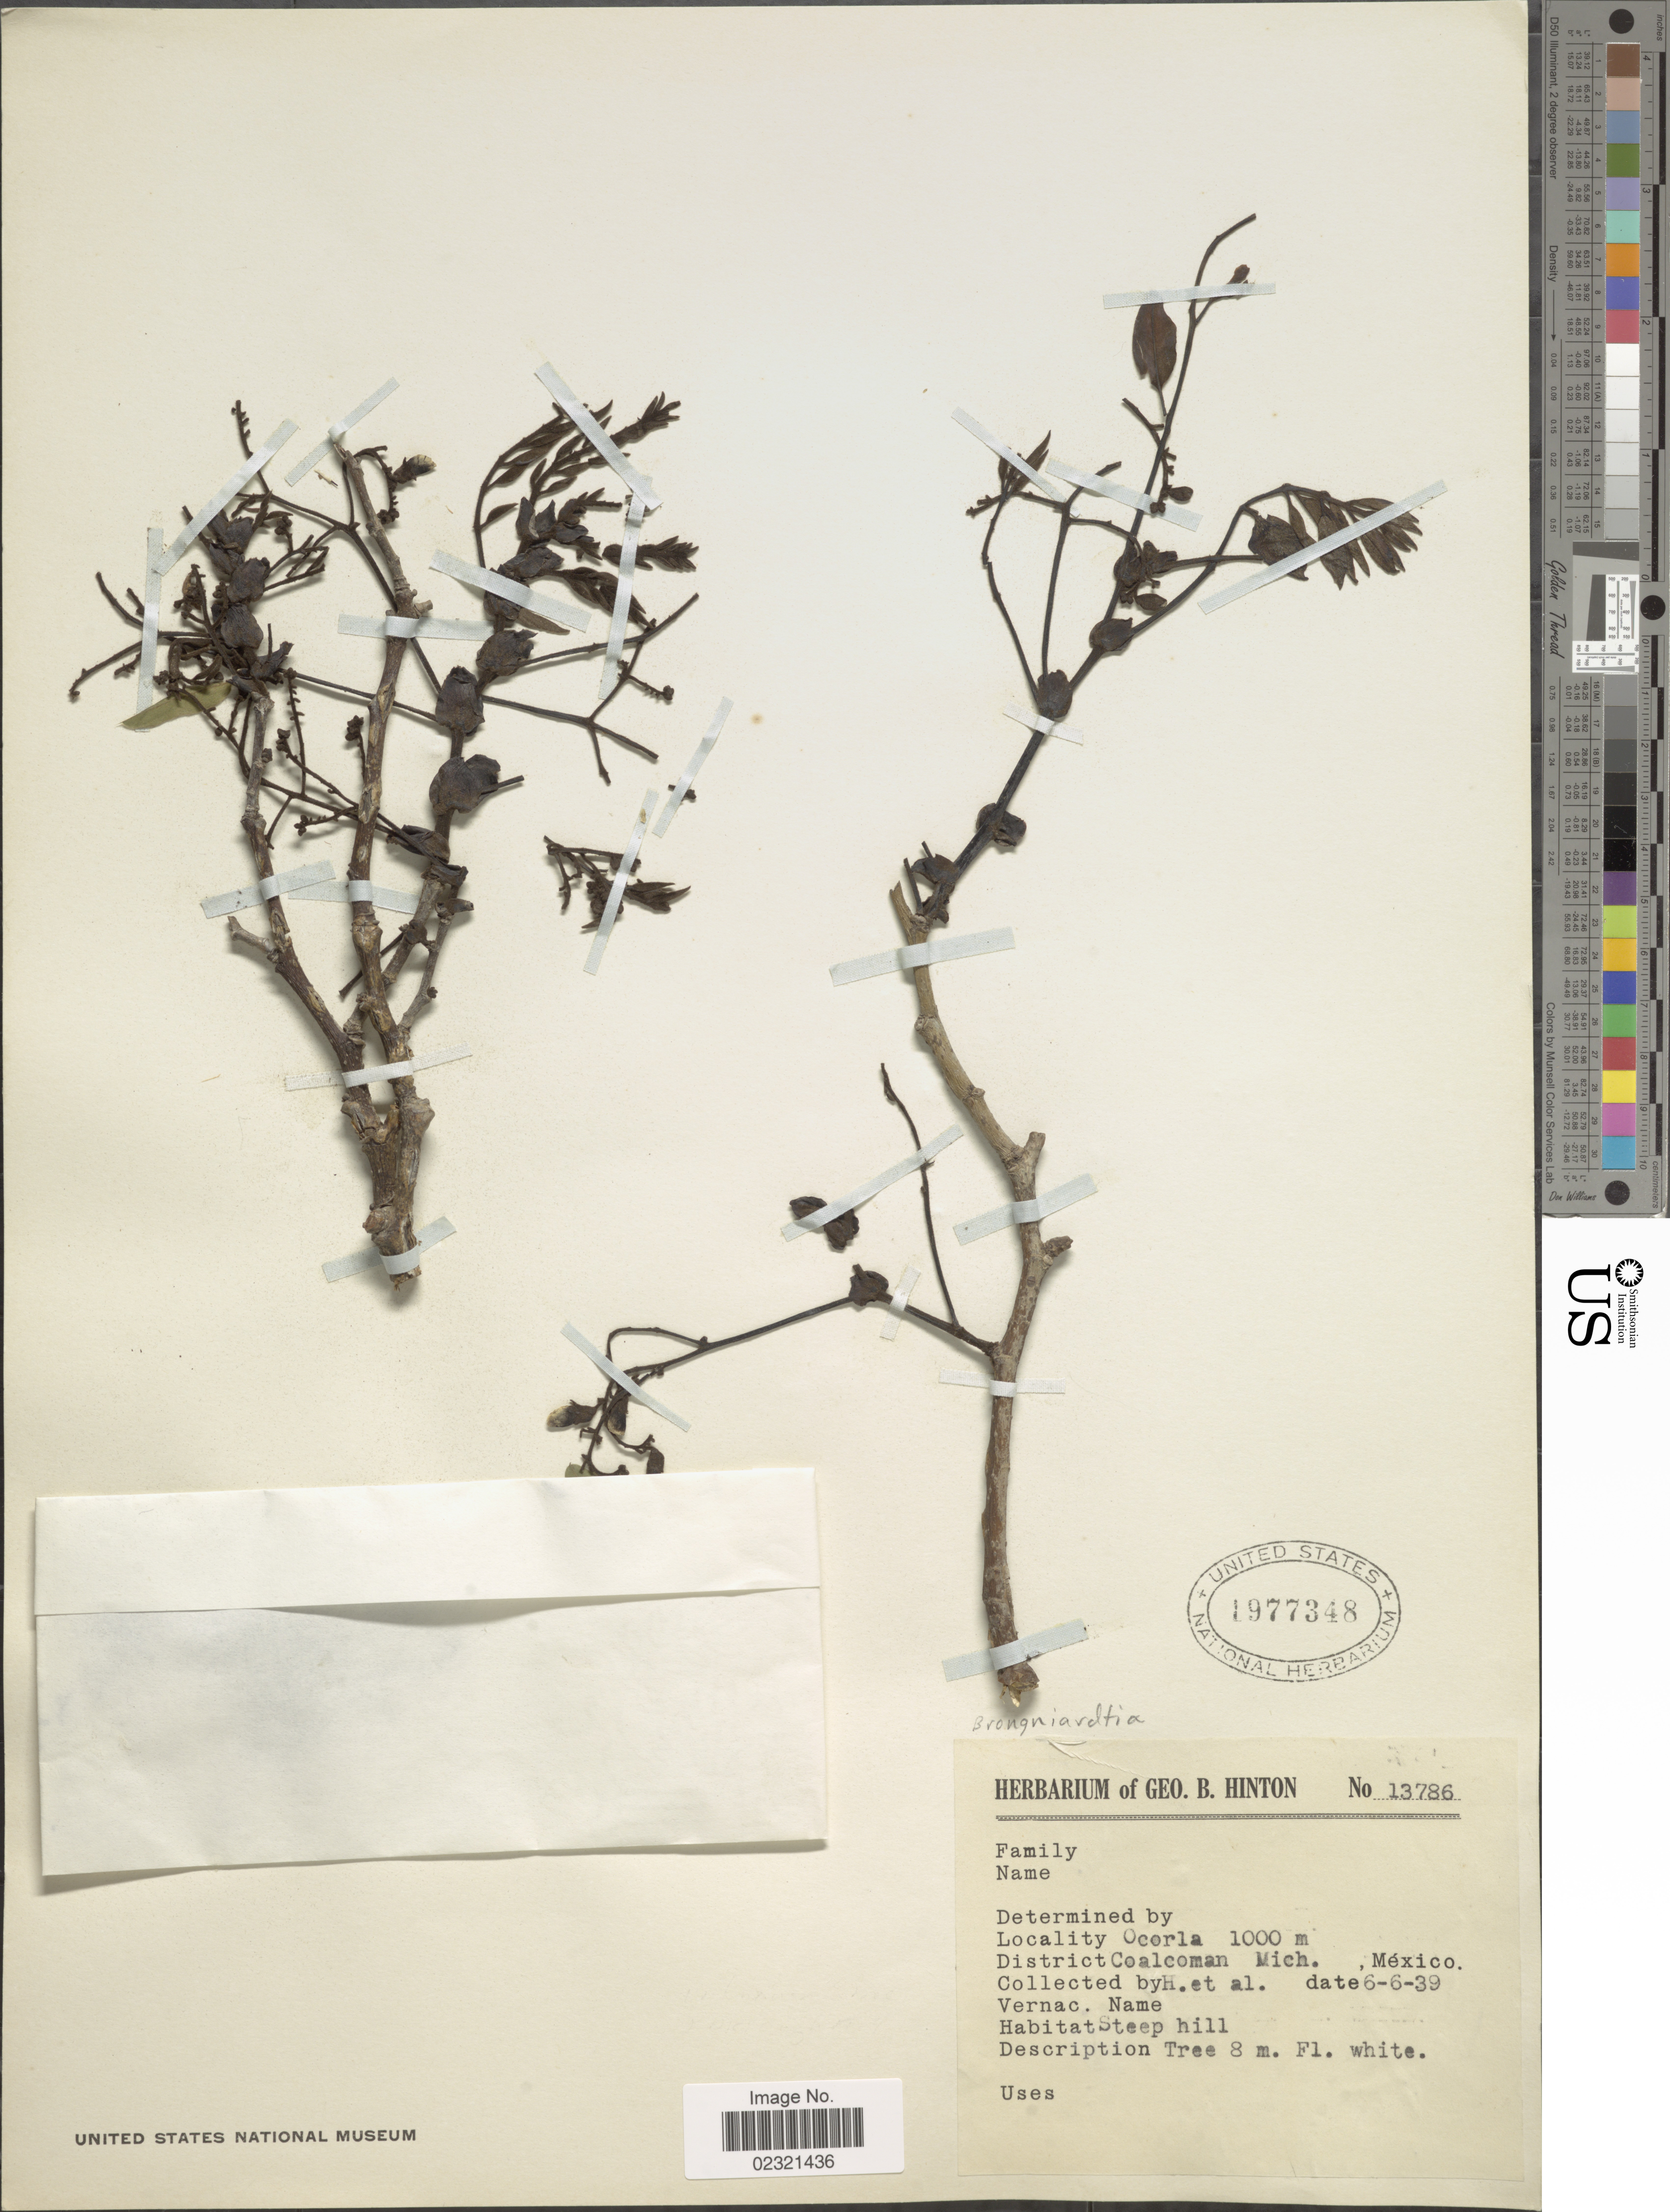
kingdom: Plantae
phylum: Tracheophyta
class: Magnoliopsida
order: Fabales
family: Fabaceae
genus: Brongniartia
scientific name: Brongniartia sp.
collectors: G. B. Hinton & et al.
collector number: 13786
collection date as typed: Transcribed d/m/y: 6/6/39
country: Mexico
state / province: Michoacán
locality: Ocorla. Coalcoman Mich.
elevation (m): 1000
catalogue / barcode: US 1977348